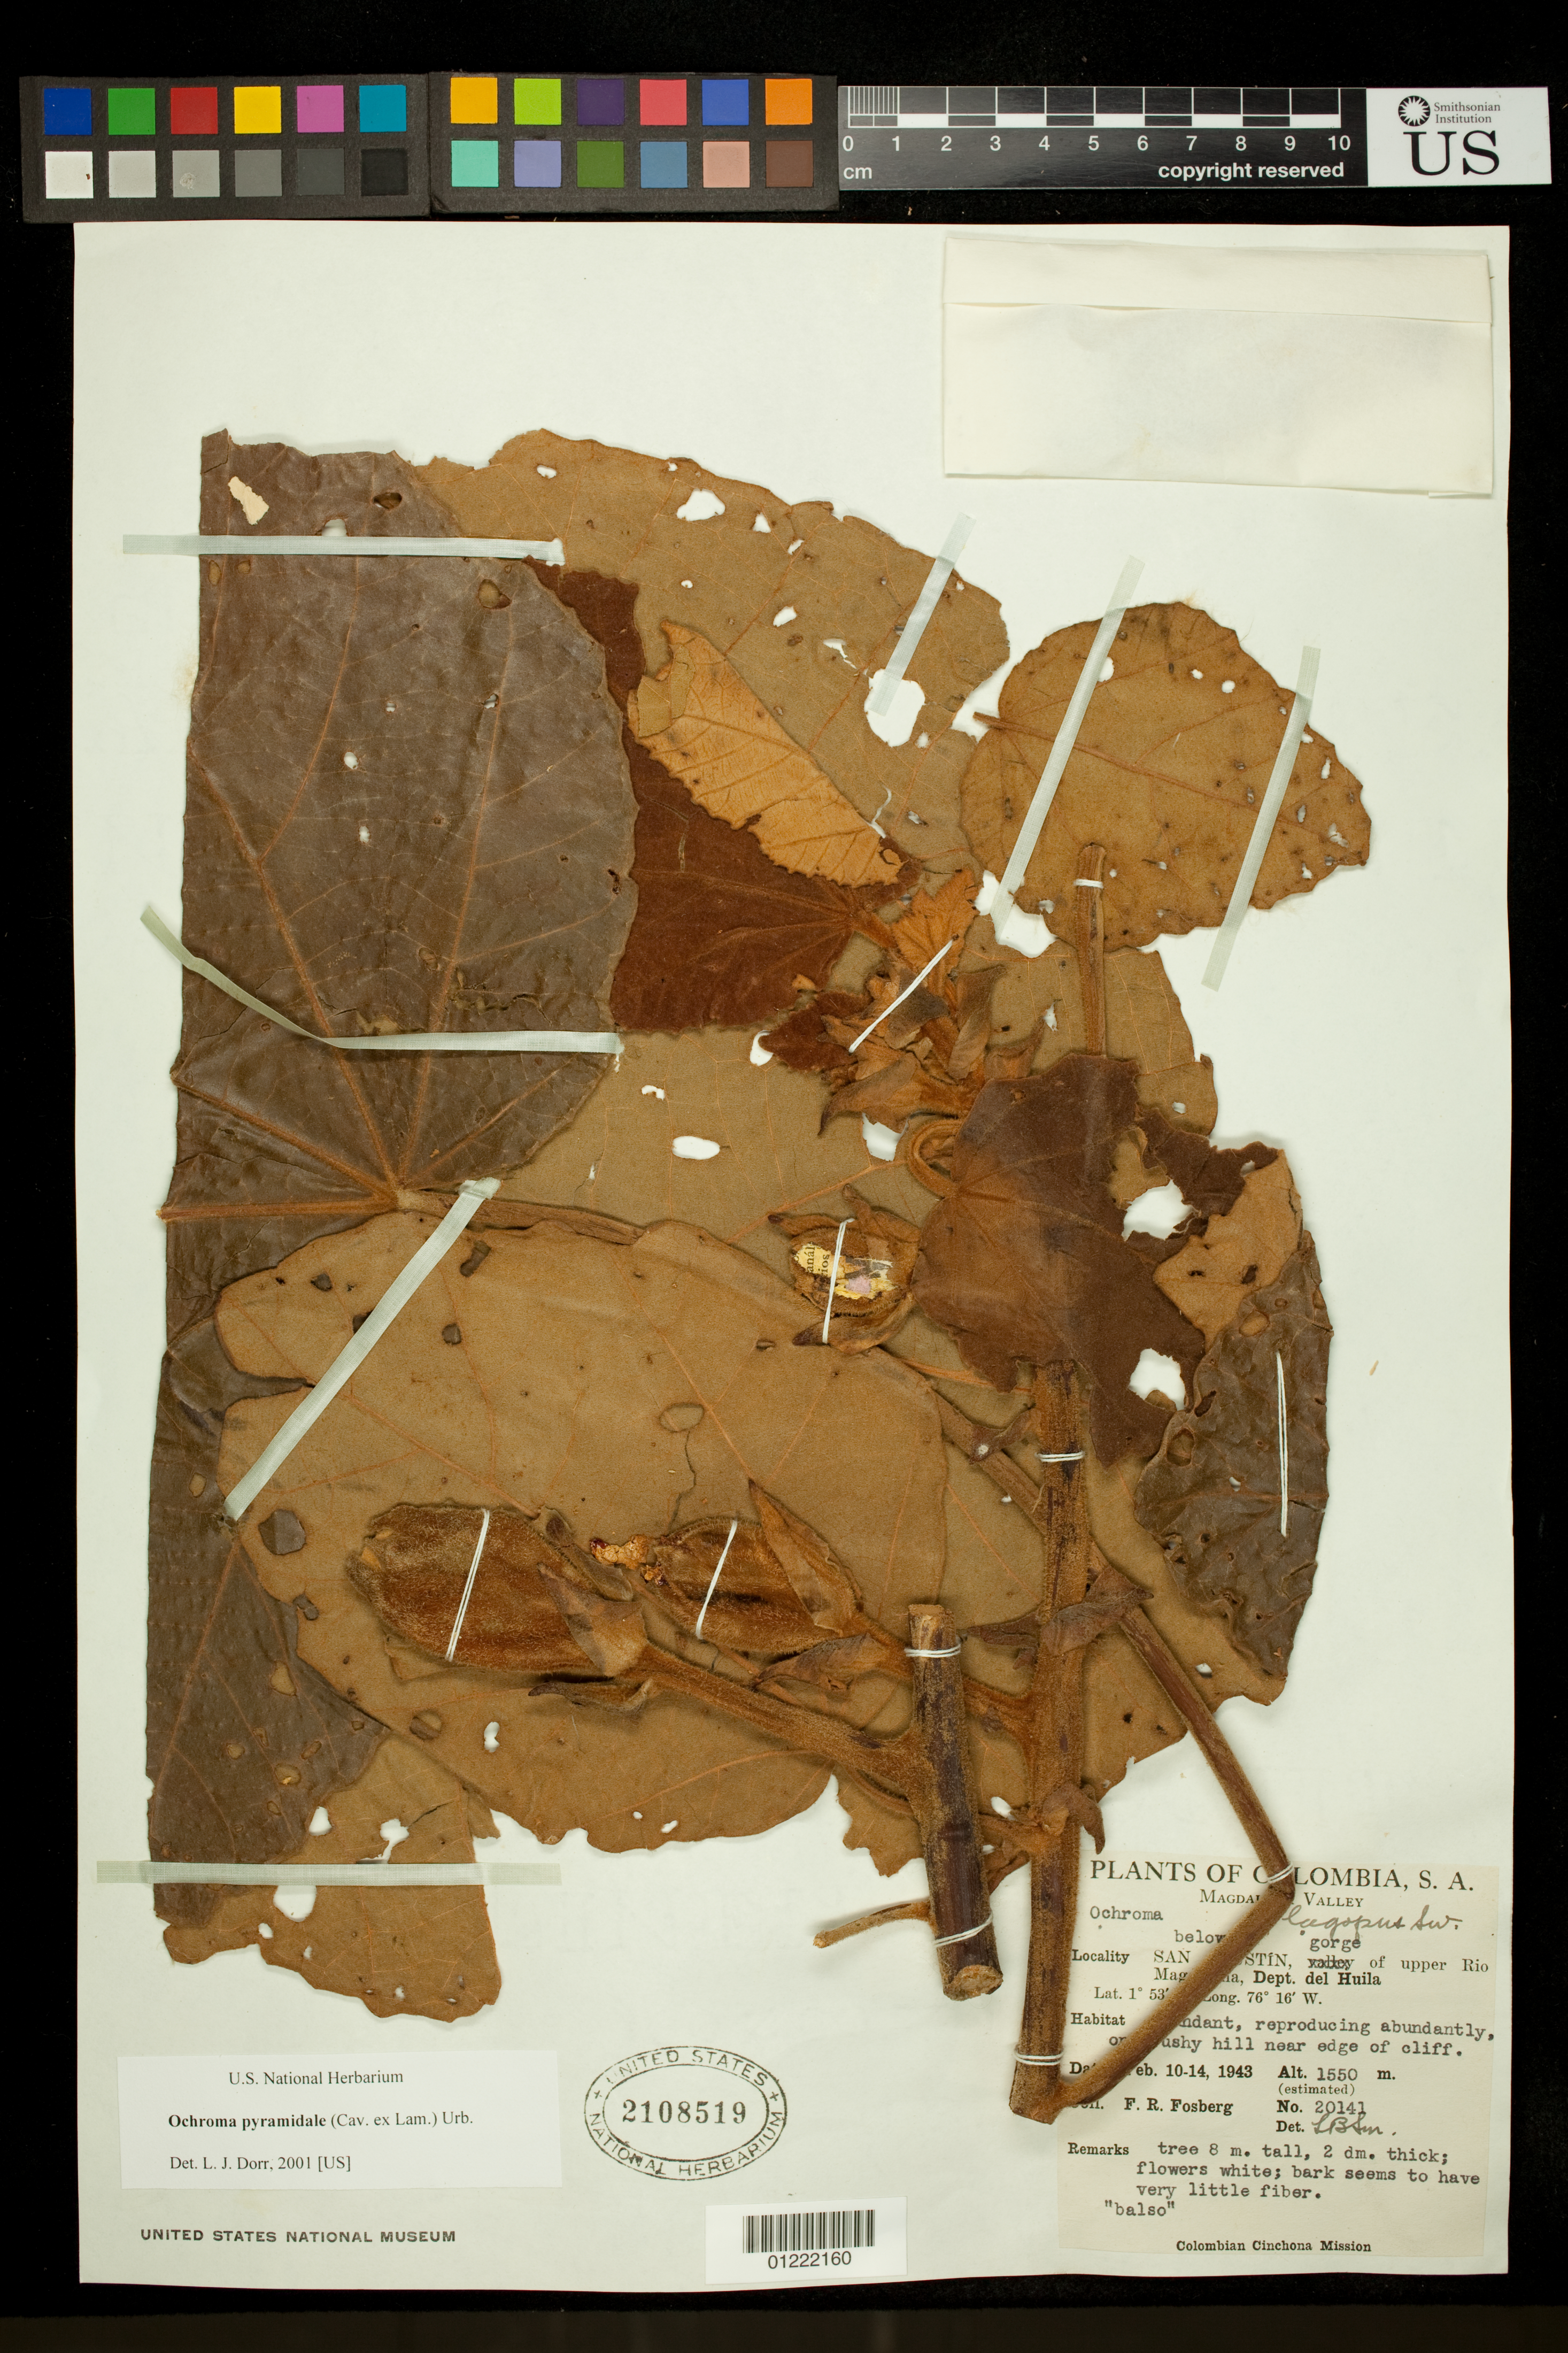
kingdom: Plantae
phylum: Tracheophyta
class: Magnoliopsida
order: Malvales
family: Malvaceae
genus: Ochroma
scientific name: Ochroma pyramidale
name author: (Cav. ex Lam.) Urb.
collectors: F. R. Fosberg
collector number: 20141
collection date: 1943-02-10/1943-02-14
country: Colombia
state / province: Huíla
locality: San Augustín, gorge of upper Rio Magdalena. Near edge of cliff.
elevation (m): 1550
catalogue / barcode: US 2108519